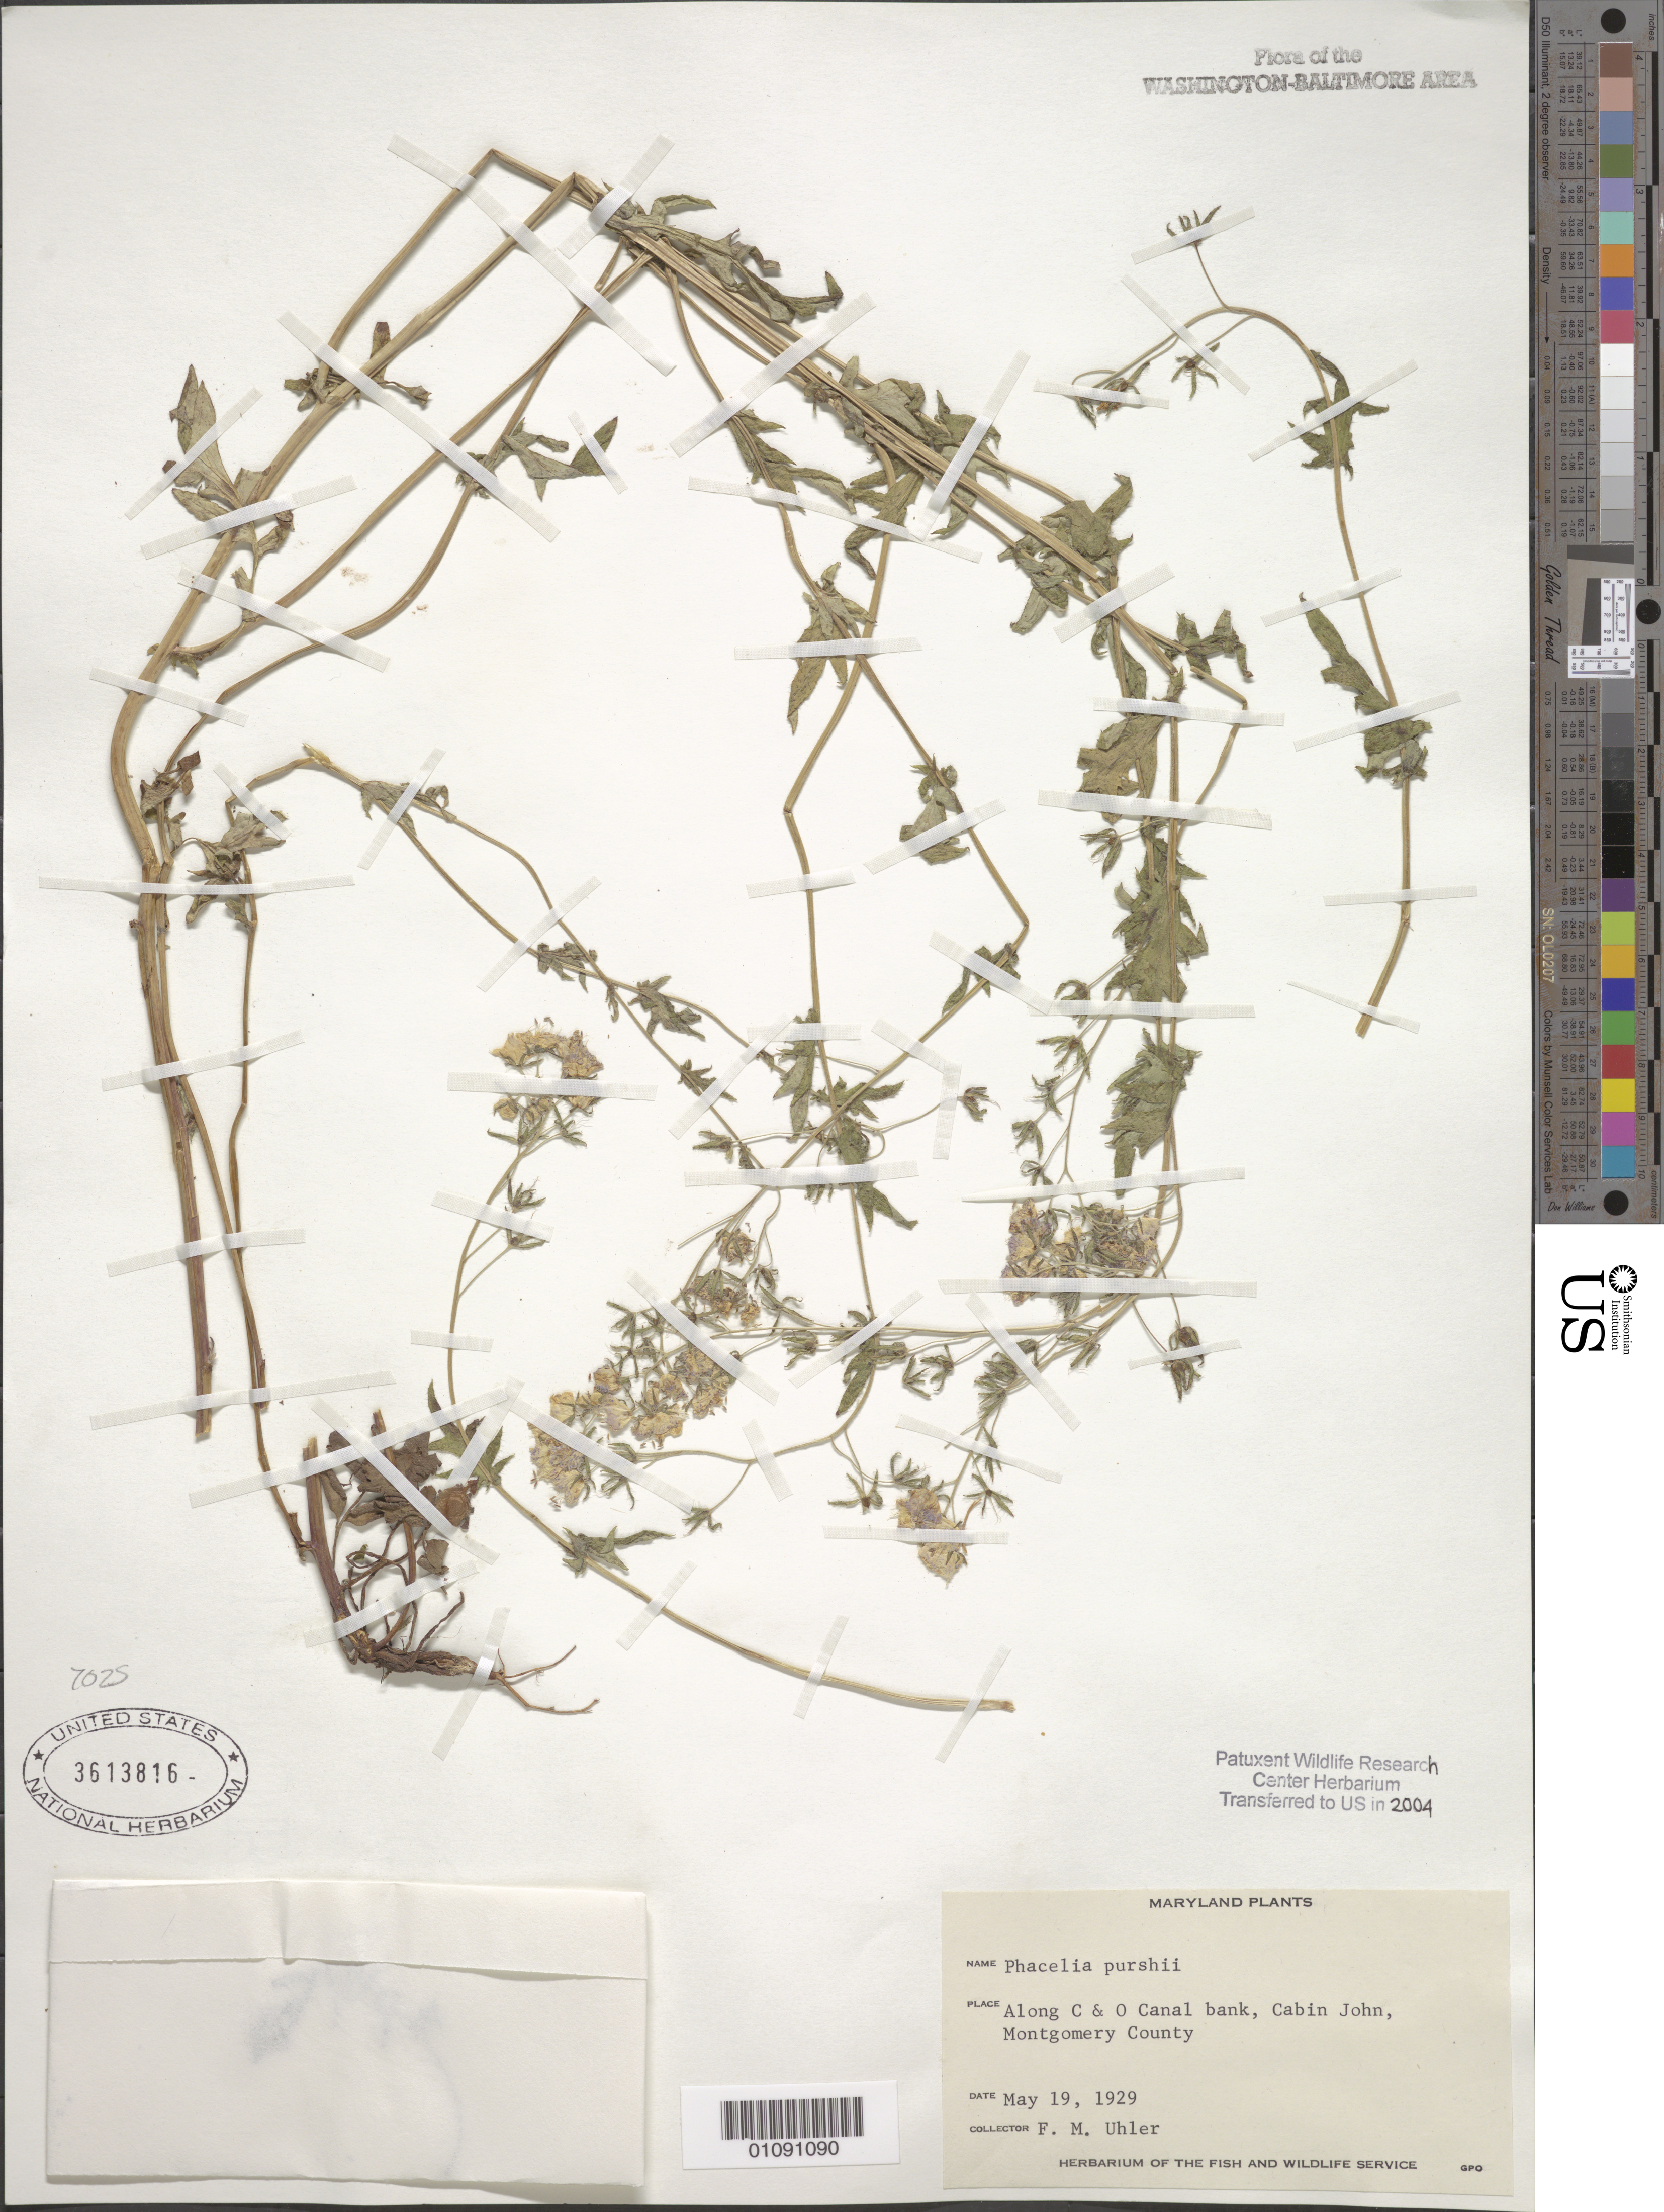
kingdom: Plantae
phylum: Tracheophyta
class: Magnoliopsida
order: Boraginales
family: Hydrophyllaceae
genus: Phacelia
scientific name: Phacelia purshii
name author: Buckley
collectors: F. M. Uhler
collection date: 1929-05-19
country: United States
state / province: Maryland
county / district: Montgomery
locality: Cabin John.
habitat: Along C and O Canal bank.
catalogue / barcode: US 3613816